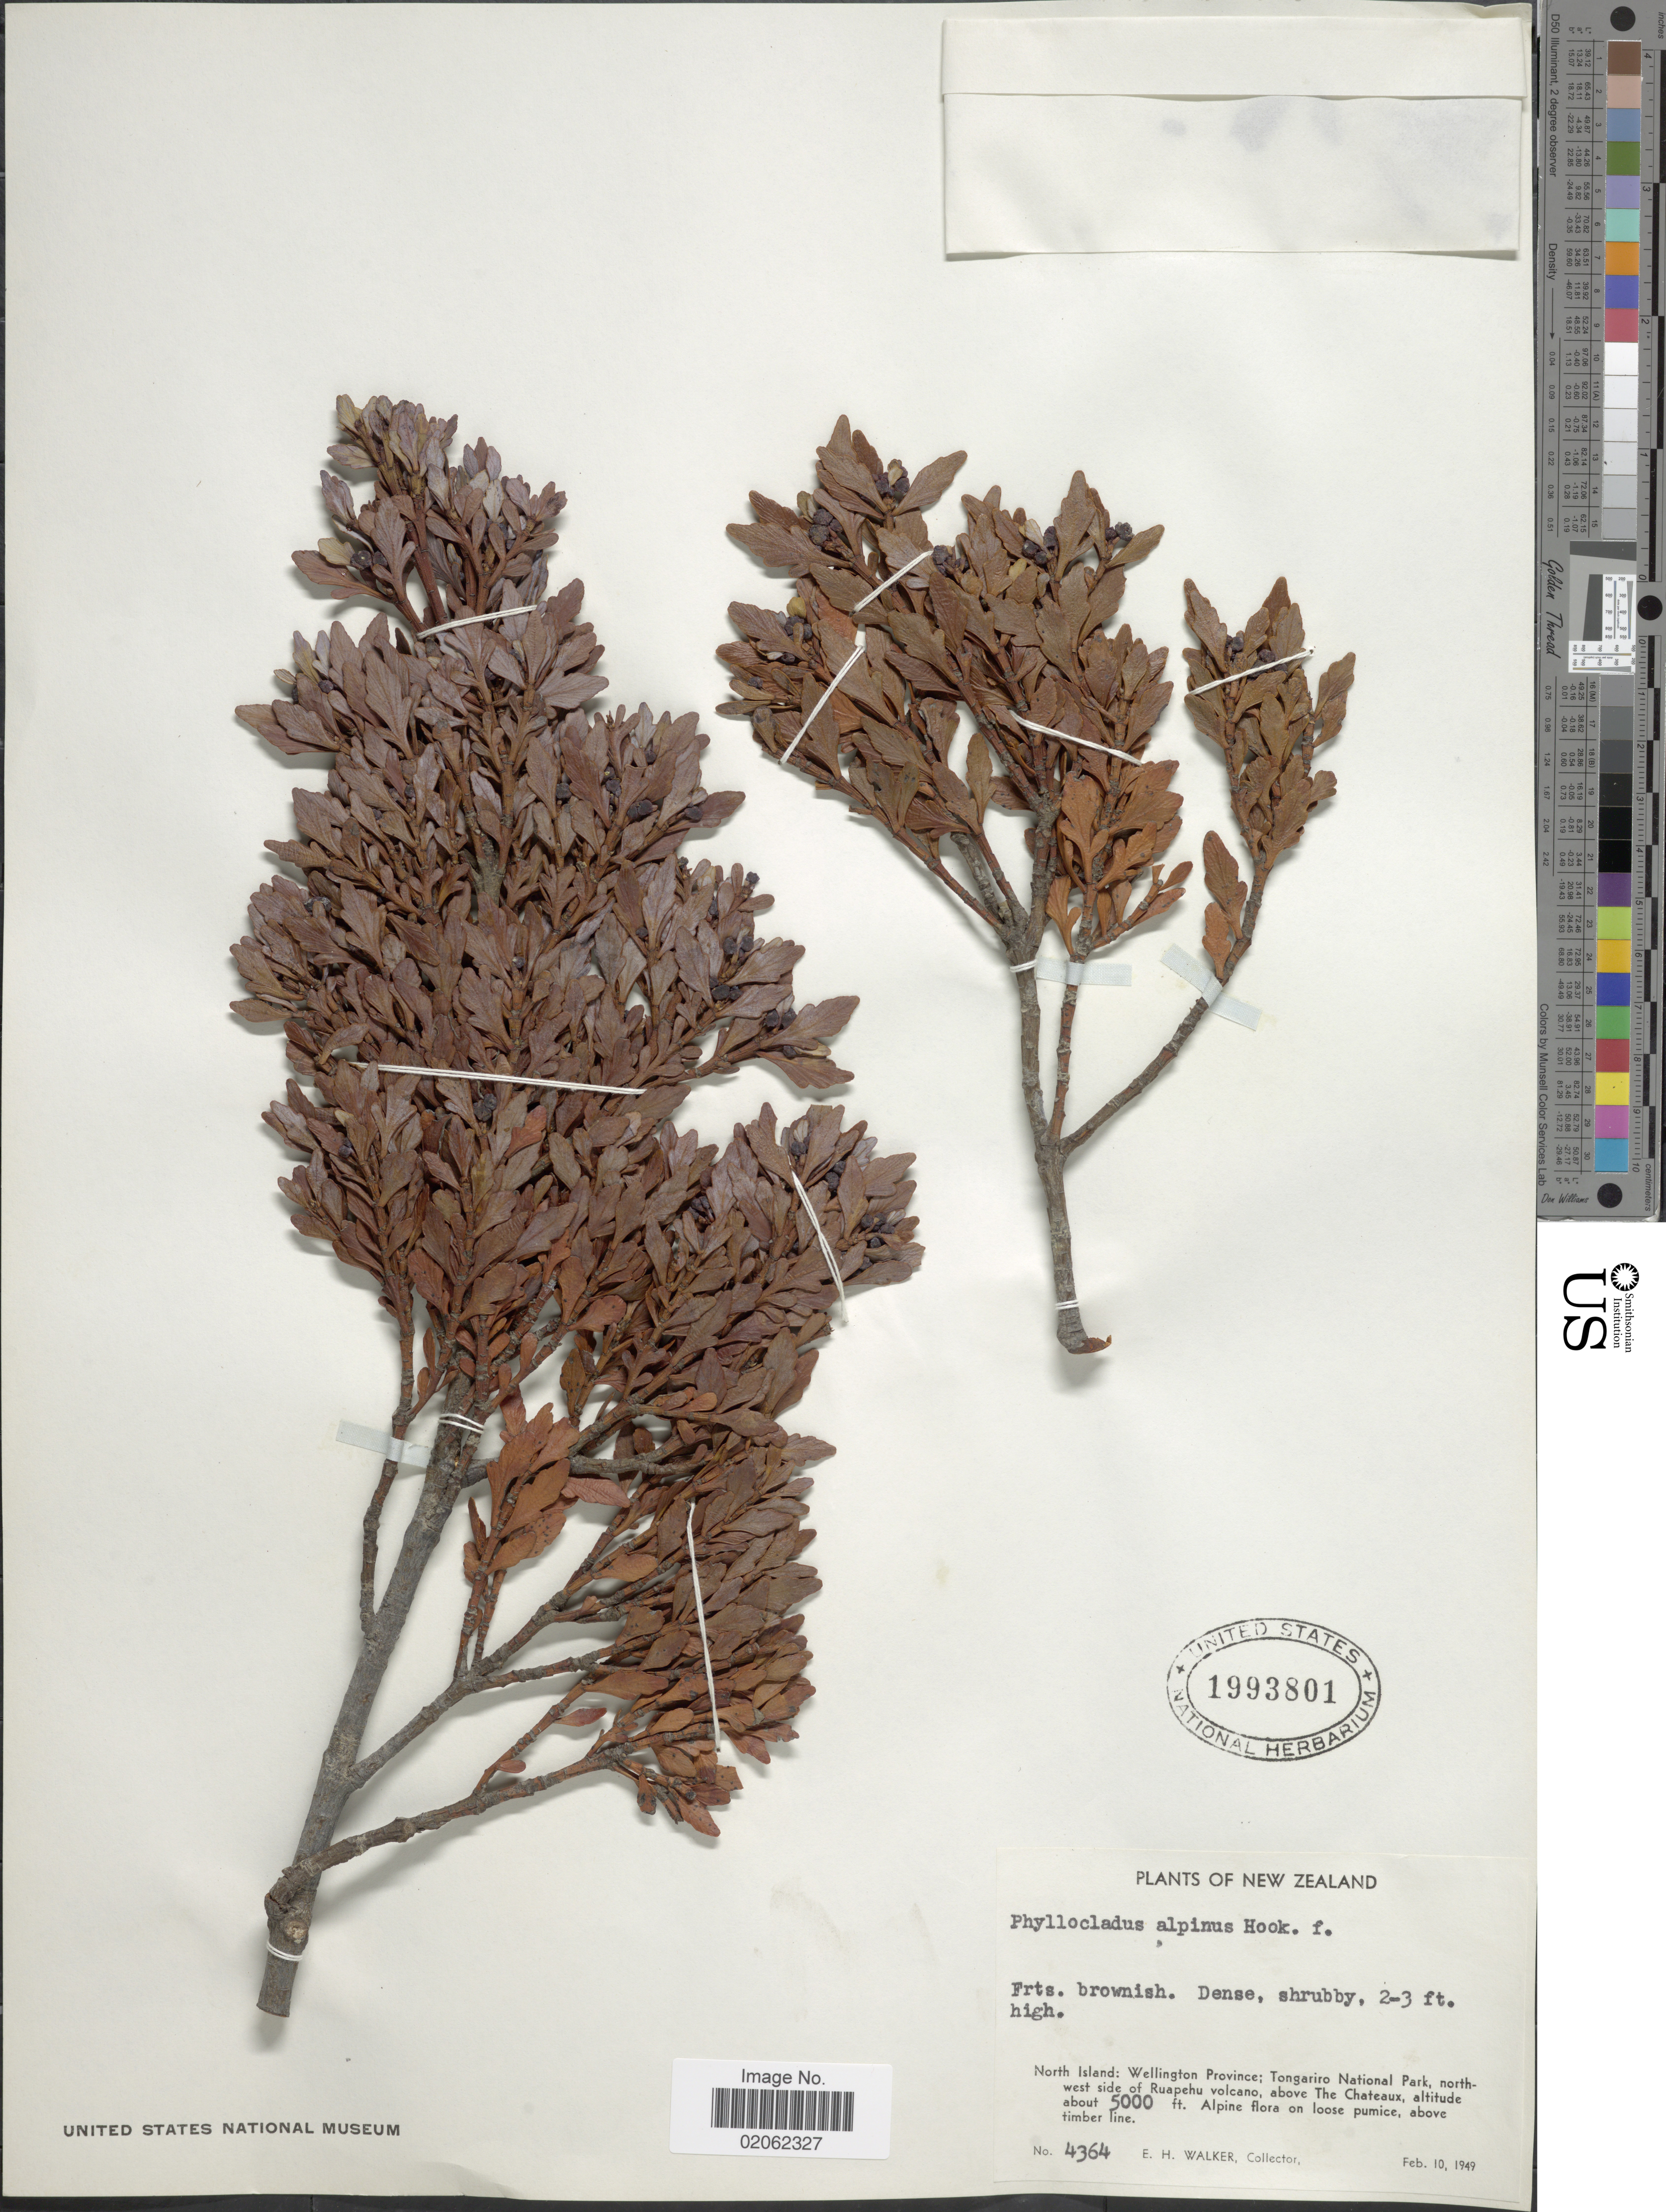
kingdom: Plantae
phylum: Tracheophyta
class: Pinopsida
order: Pinales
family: Phyllocladaceae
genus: Phyllocladus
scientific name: Phyllocladus alpinus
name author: Hook. f.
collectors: E. H. Walker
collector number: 4364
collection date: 1949-02-10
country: New Zealand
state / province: Wellington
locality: North Island; Tongariro National Park, northwest side of Ruapehu volcano, above The Chateaux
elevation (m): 1524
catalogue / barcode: US 1993801